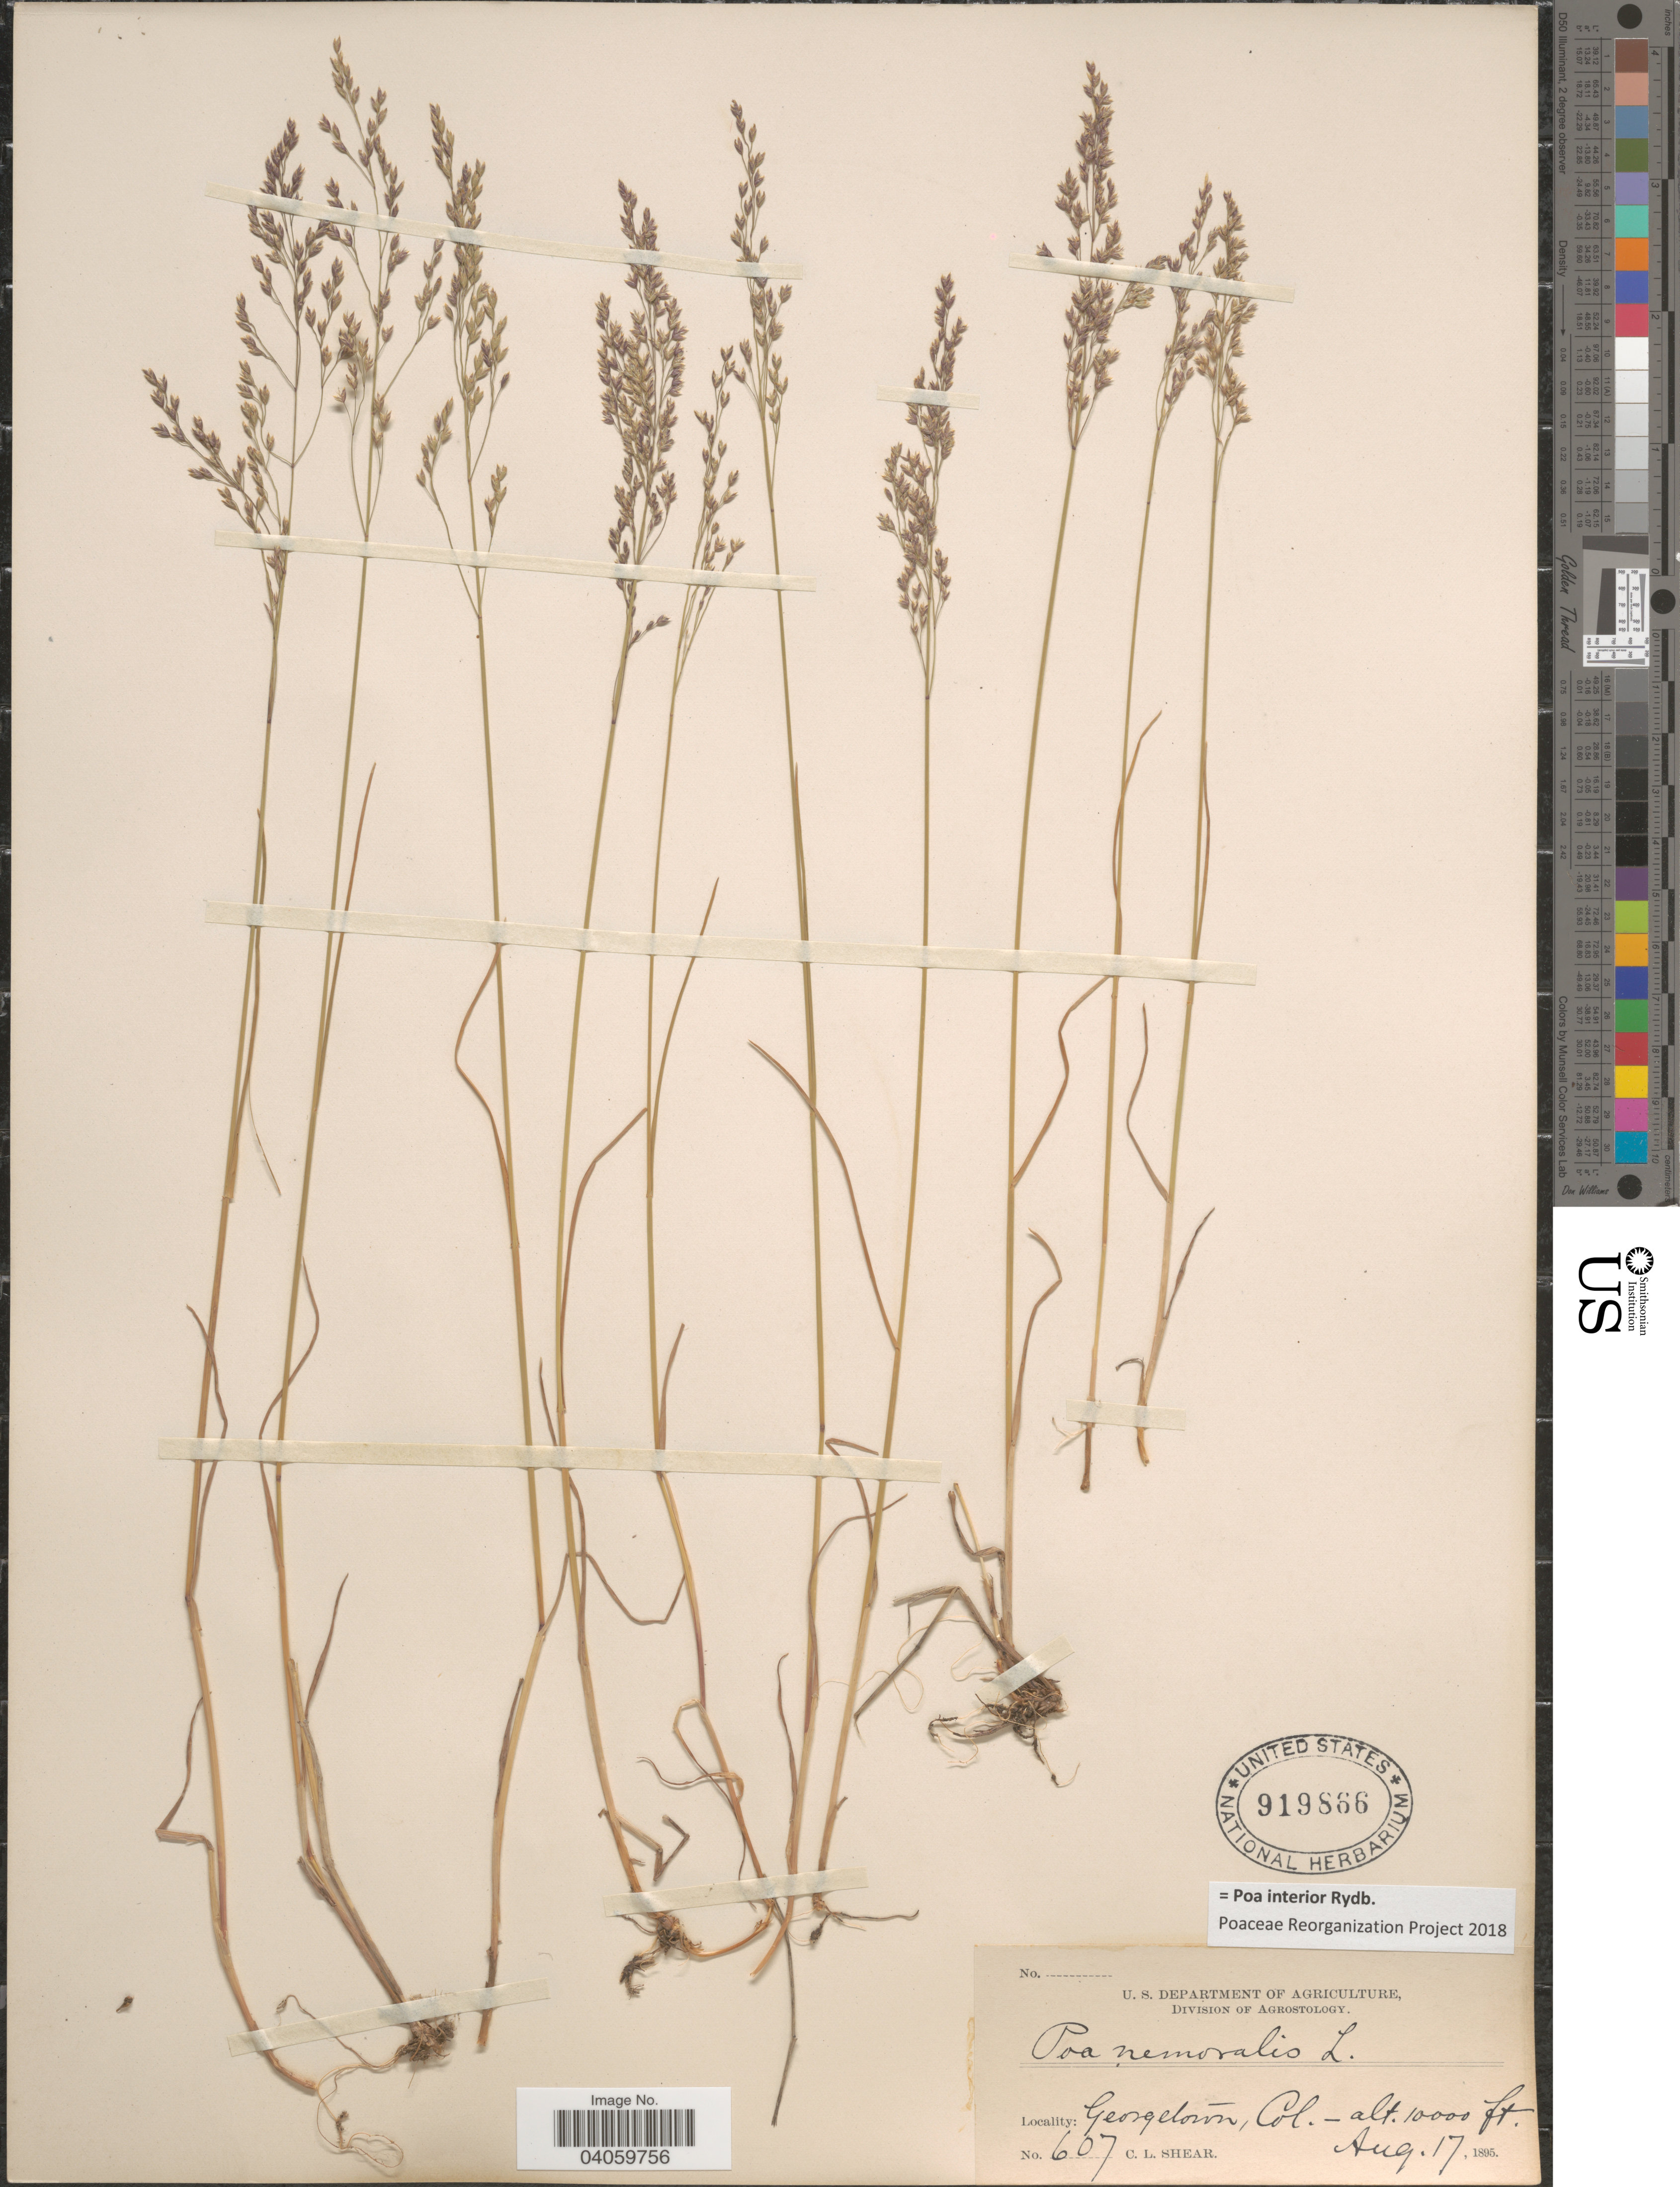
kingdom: Plantae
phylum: Tracheophyta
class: Liliopsida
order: Poales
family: Poaceae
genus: Poa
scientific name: Poa interior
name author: Rydb.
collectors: C. L. Shear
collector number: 607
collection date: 1895-08-17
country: United States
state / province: Colorado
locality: Georgetown.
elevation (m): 3048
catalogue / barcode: US 919866